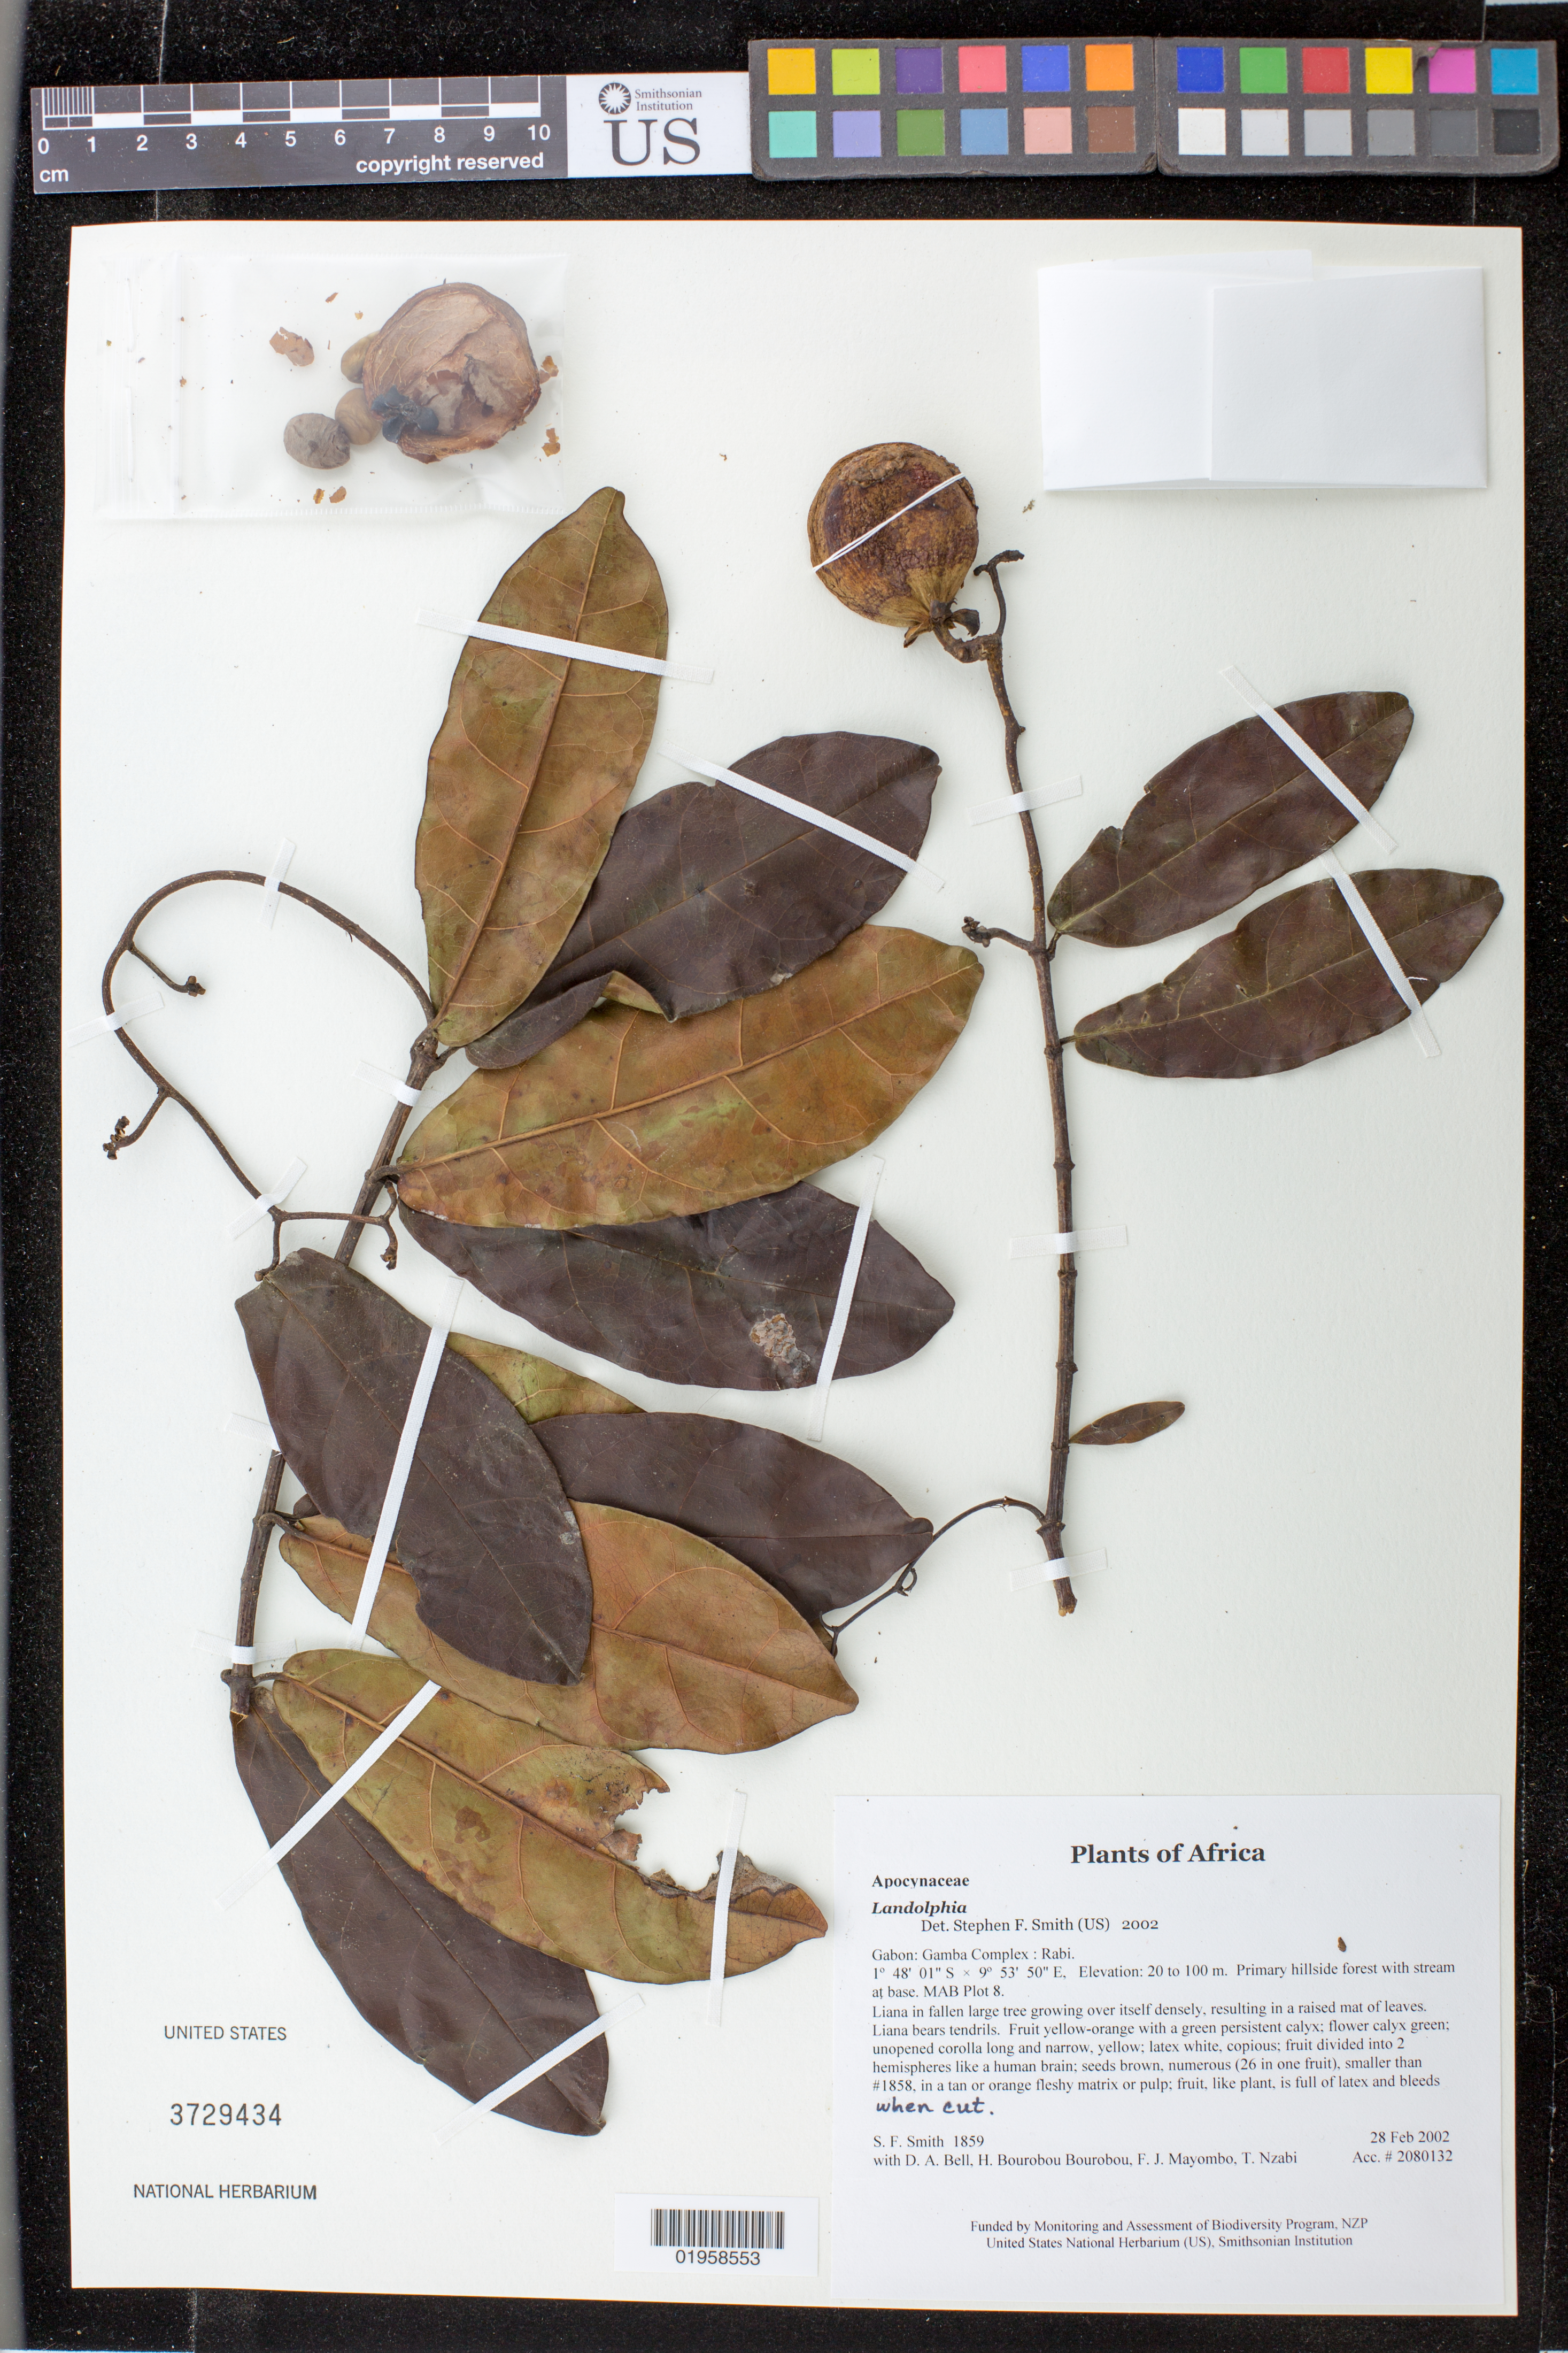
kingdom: Plantae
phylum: Tracheophyta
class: Magnoliopsida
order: Gentianales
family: Apocynaceae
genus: Landolphia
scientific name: Landolphia sp.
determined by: Smith, Stephen F., (US), NMNH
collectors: S.F. Smith, D. A. Bell, H. Bourobou Bourobou & F. J. Mayombo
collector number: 1859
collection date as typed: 28 Feb 2002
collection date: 2002-02-28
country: Gabon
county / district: Gamba Complex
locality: Rabi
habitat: Primary hillside forest with stream at base. MAB Plot 8.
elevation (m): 20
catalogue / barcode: US 3729434